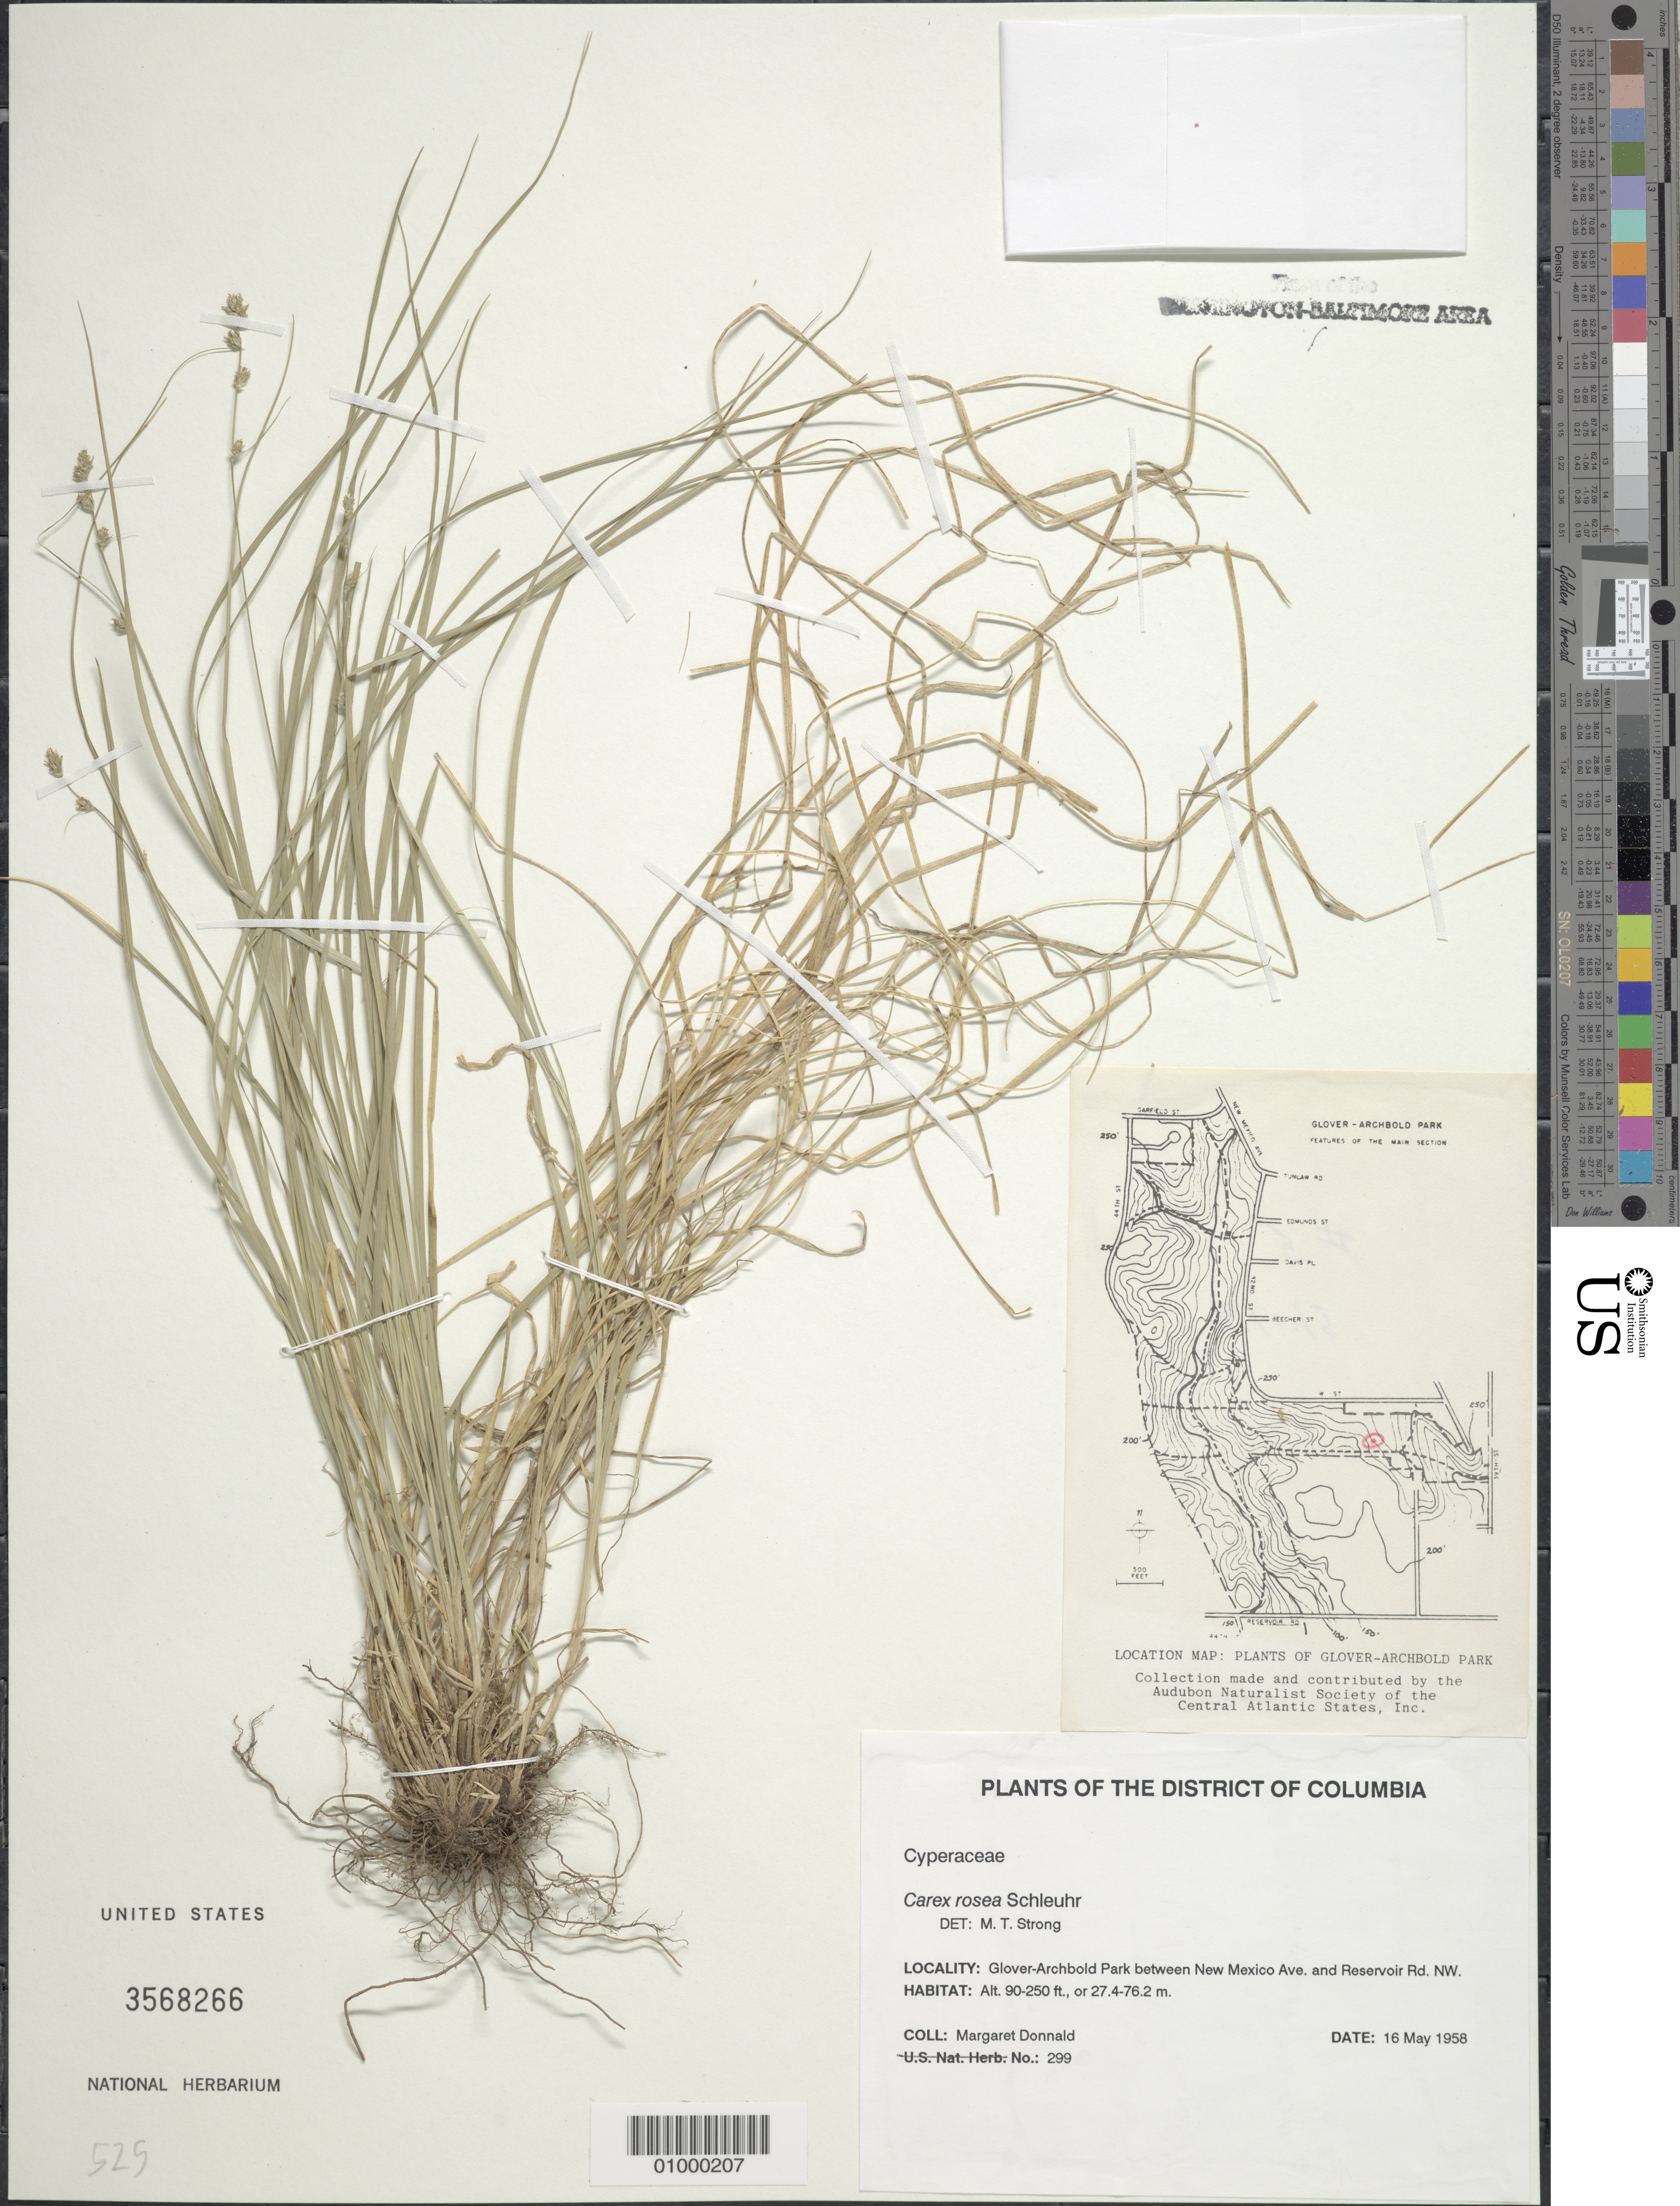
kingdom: Plantae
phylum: Tracheophyta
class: Liliopsida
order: Poales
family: Cyperaceae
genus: Carex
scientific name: Carex rosea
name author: Willd.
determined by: Strong, M. T., (US), Smithsonian Institution - National Museum of Natural History (UNITED STATES)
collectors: M. Donnald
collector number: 299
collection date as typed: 16 May 1958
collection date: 1958-05-16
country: United States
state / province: District of Columbia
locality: Glover-Archbold Park between New Mexico Avenue and Reservoir Road NW.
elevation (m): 27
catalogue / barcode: US 3568266